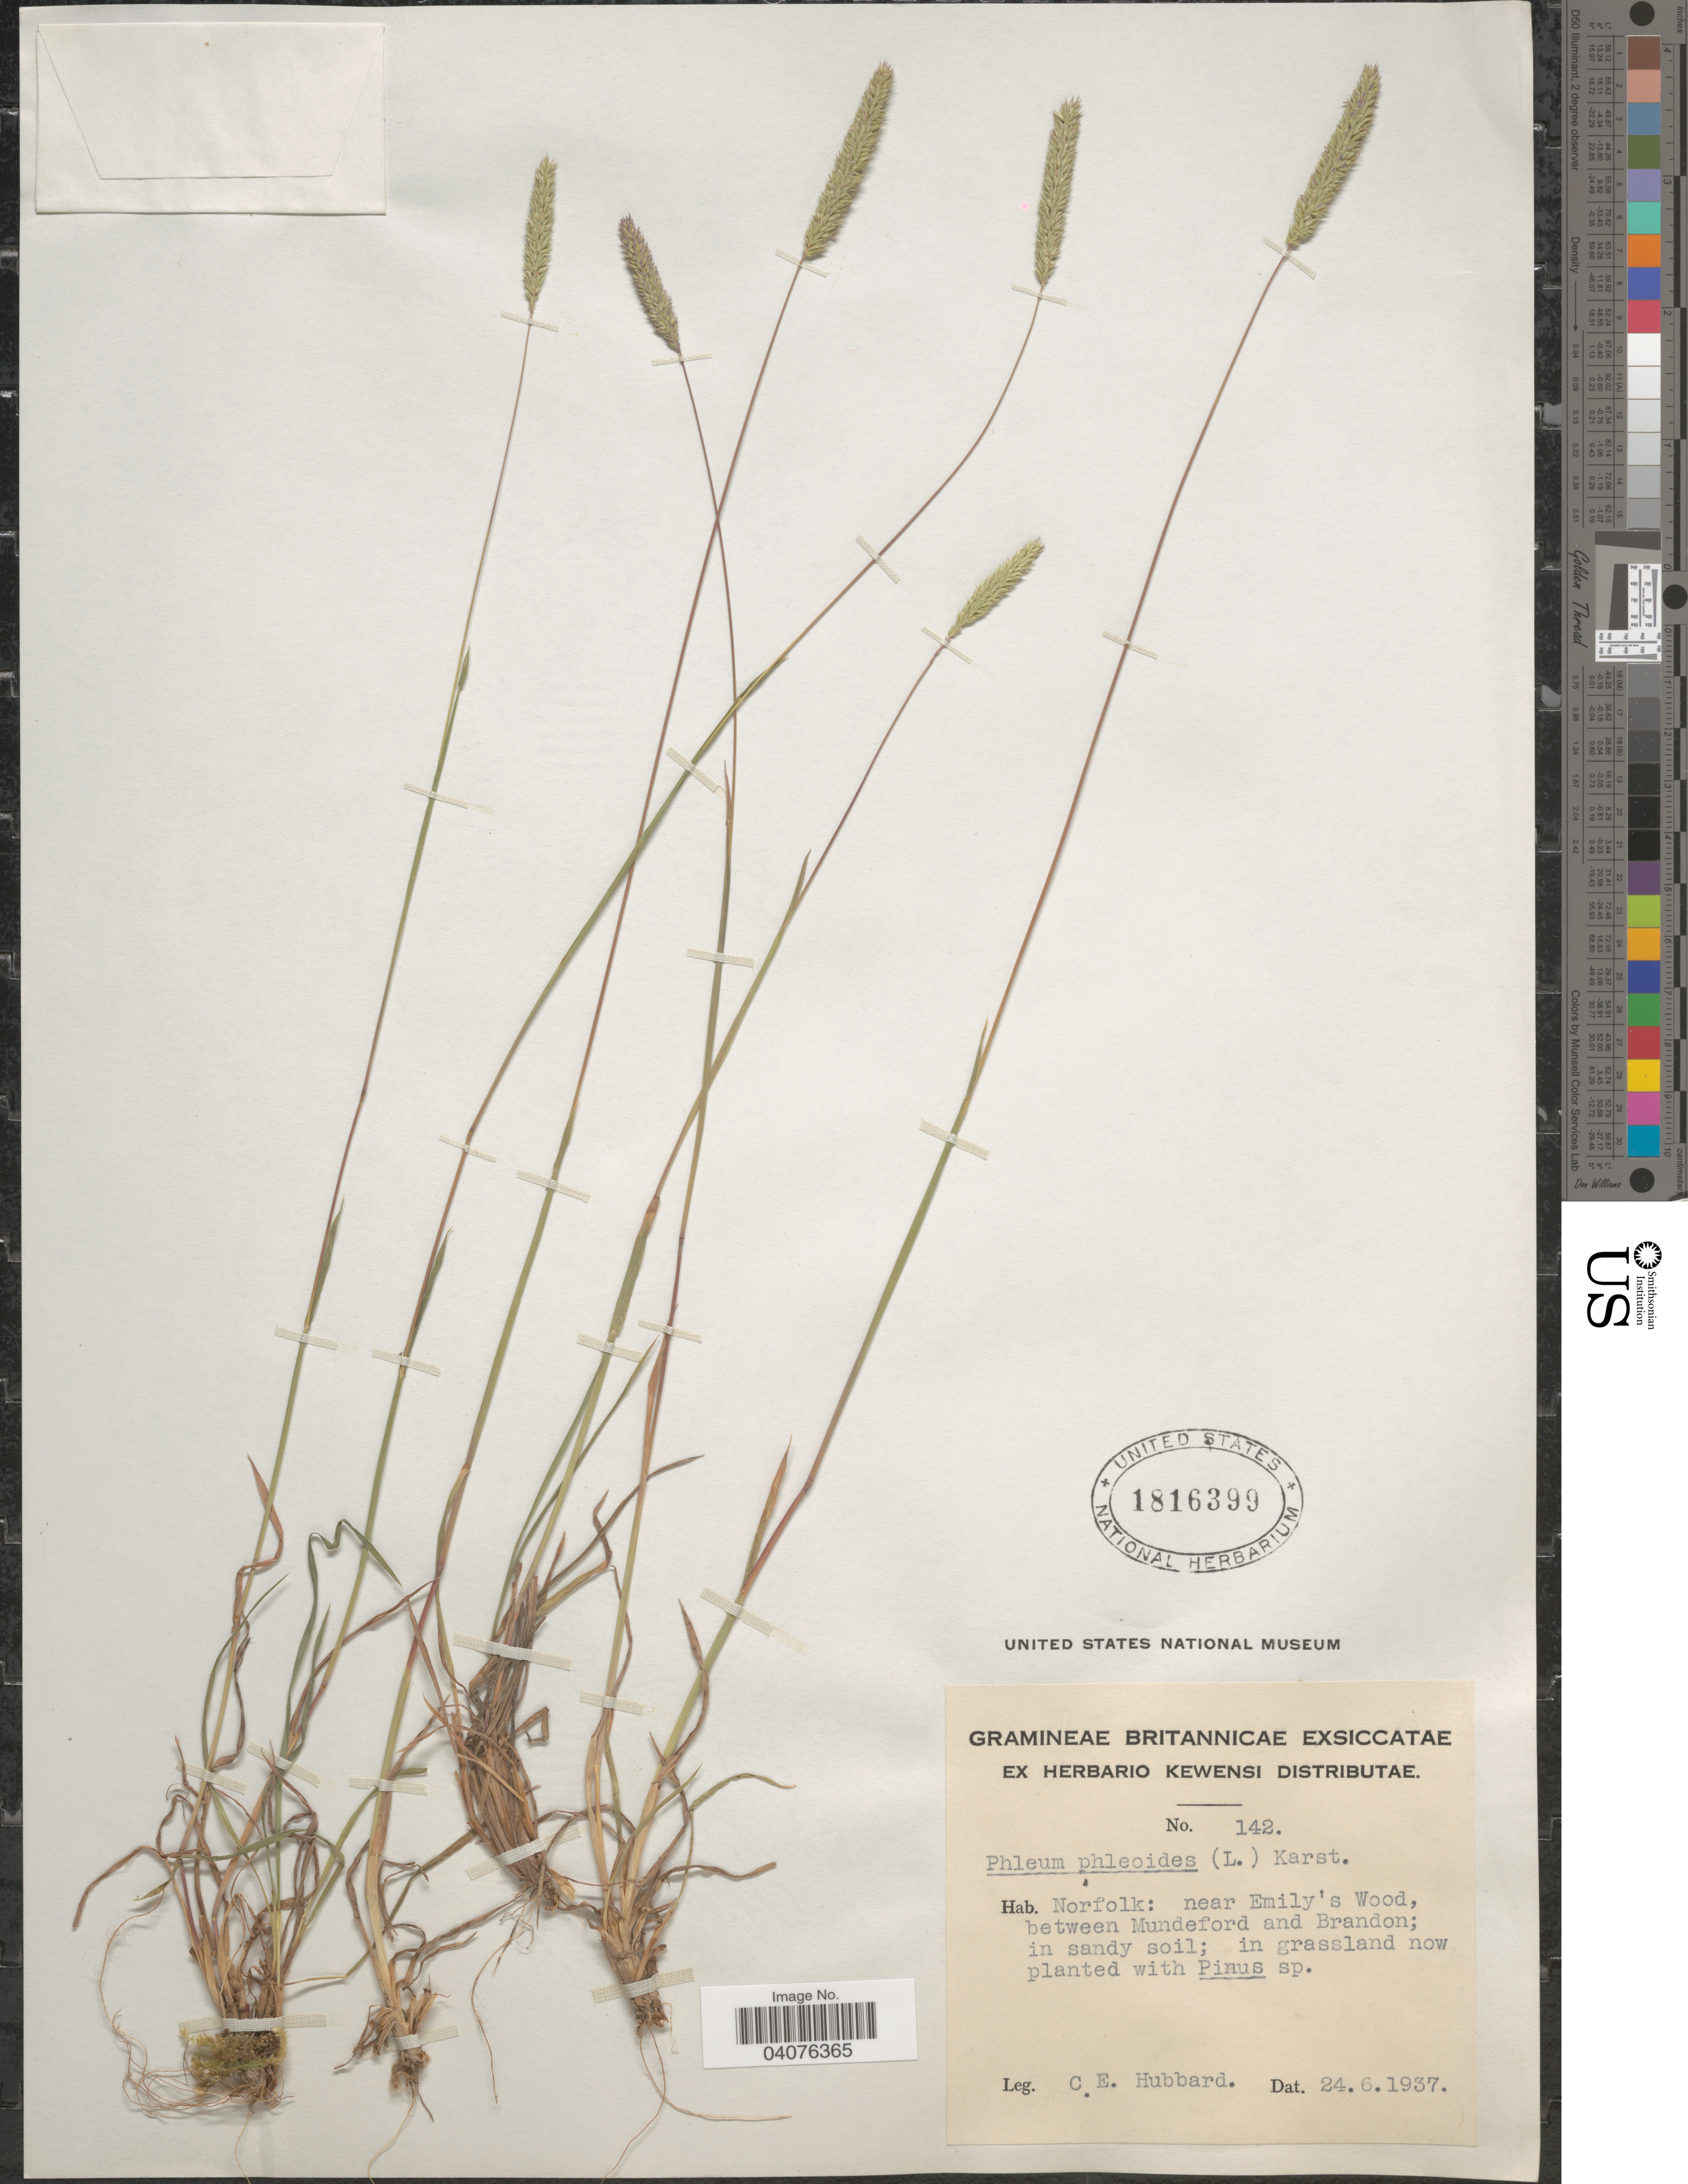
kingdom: Plantae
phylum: Tracheophyta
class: Liliopsida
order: Poales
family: Poaceae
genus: Phleum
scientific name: Phleum phleoides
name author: (L.) H. Karst.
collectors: C. E. Hubbard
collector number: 142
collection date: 1937-06-24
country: United Kingdom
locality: Norfolk: near Emily's Wood, between Mundeford and Brandon.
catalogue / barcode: US 1816399